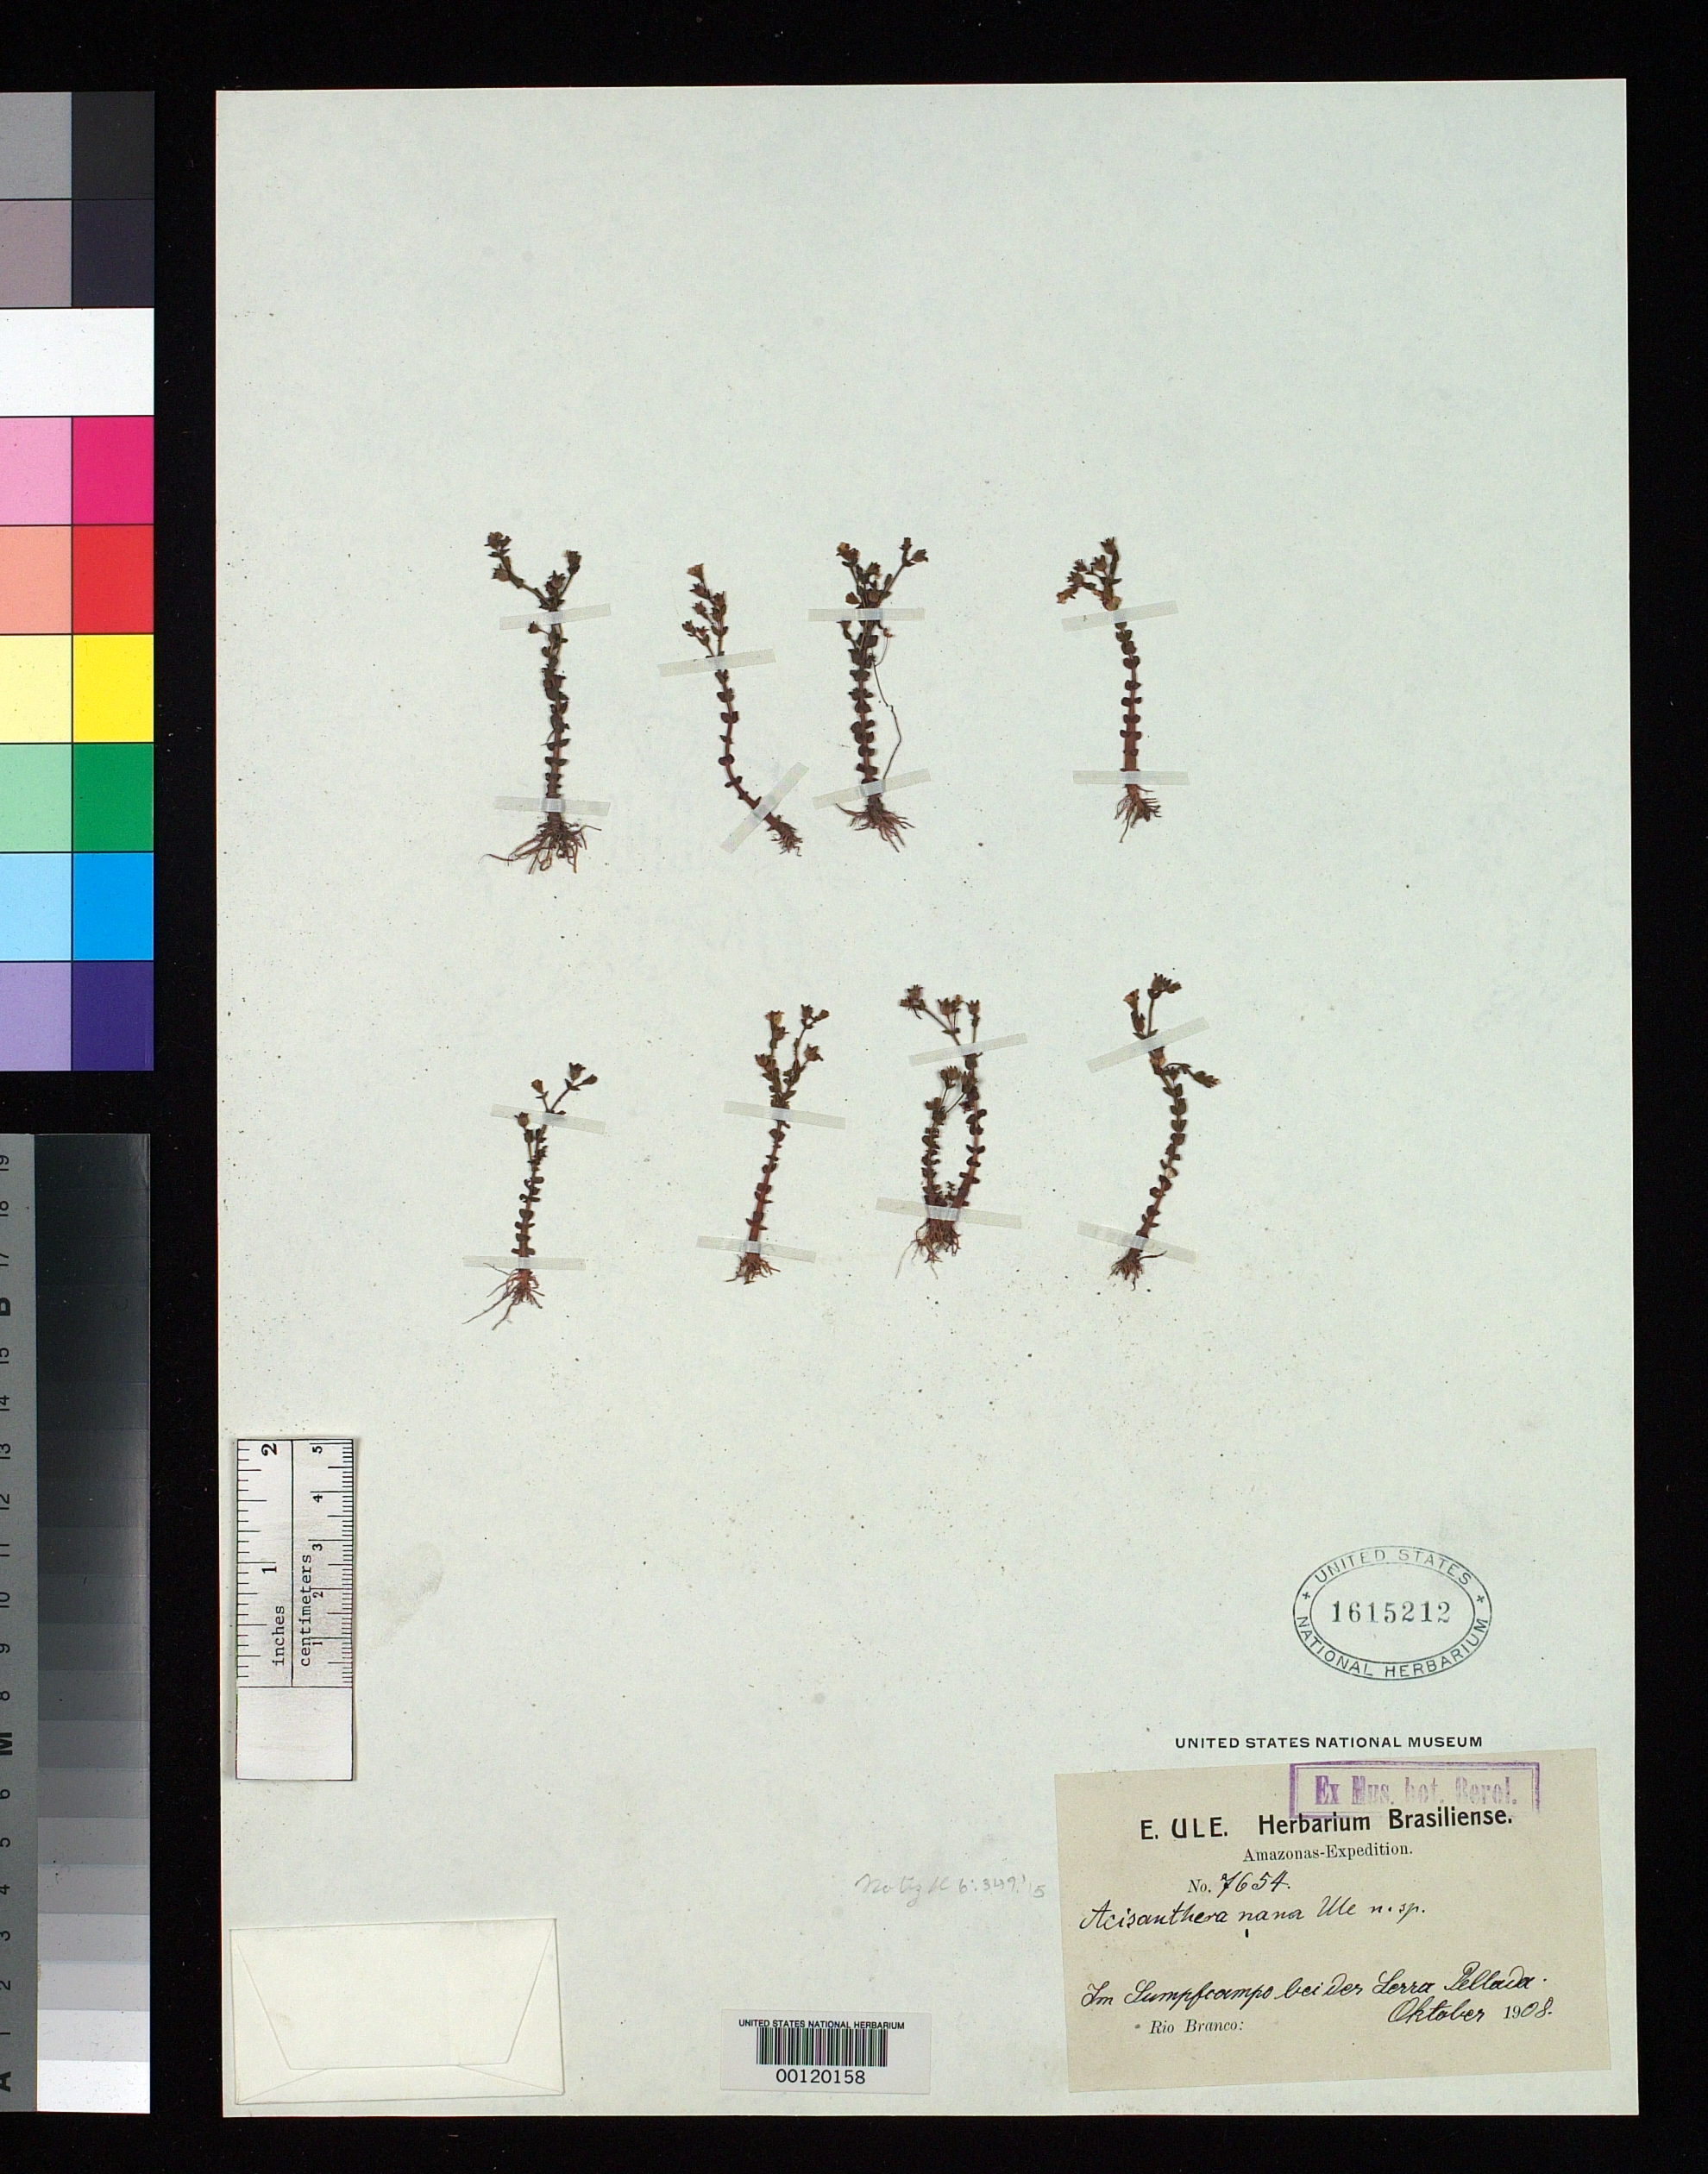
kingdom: Plantae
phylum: Tracheophyta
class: Magnoliopsida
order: Myrtales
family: Melastomataceae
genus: Acisanthera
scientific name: Acisanthera nana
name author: Ule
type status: Isotype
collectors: E. H. Ule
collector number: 7654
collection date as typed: Oct 1908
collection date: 1908-10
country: Brazil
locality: Serra Pellada am Rio Branco.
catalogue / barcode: US 1615212